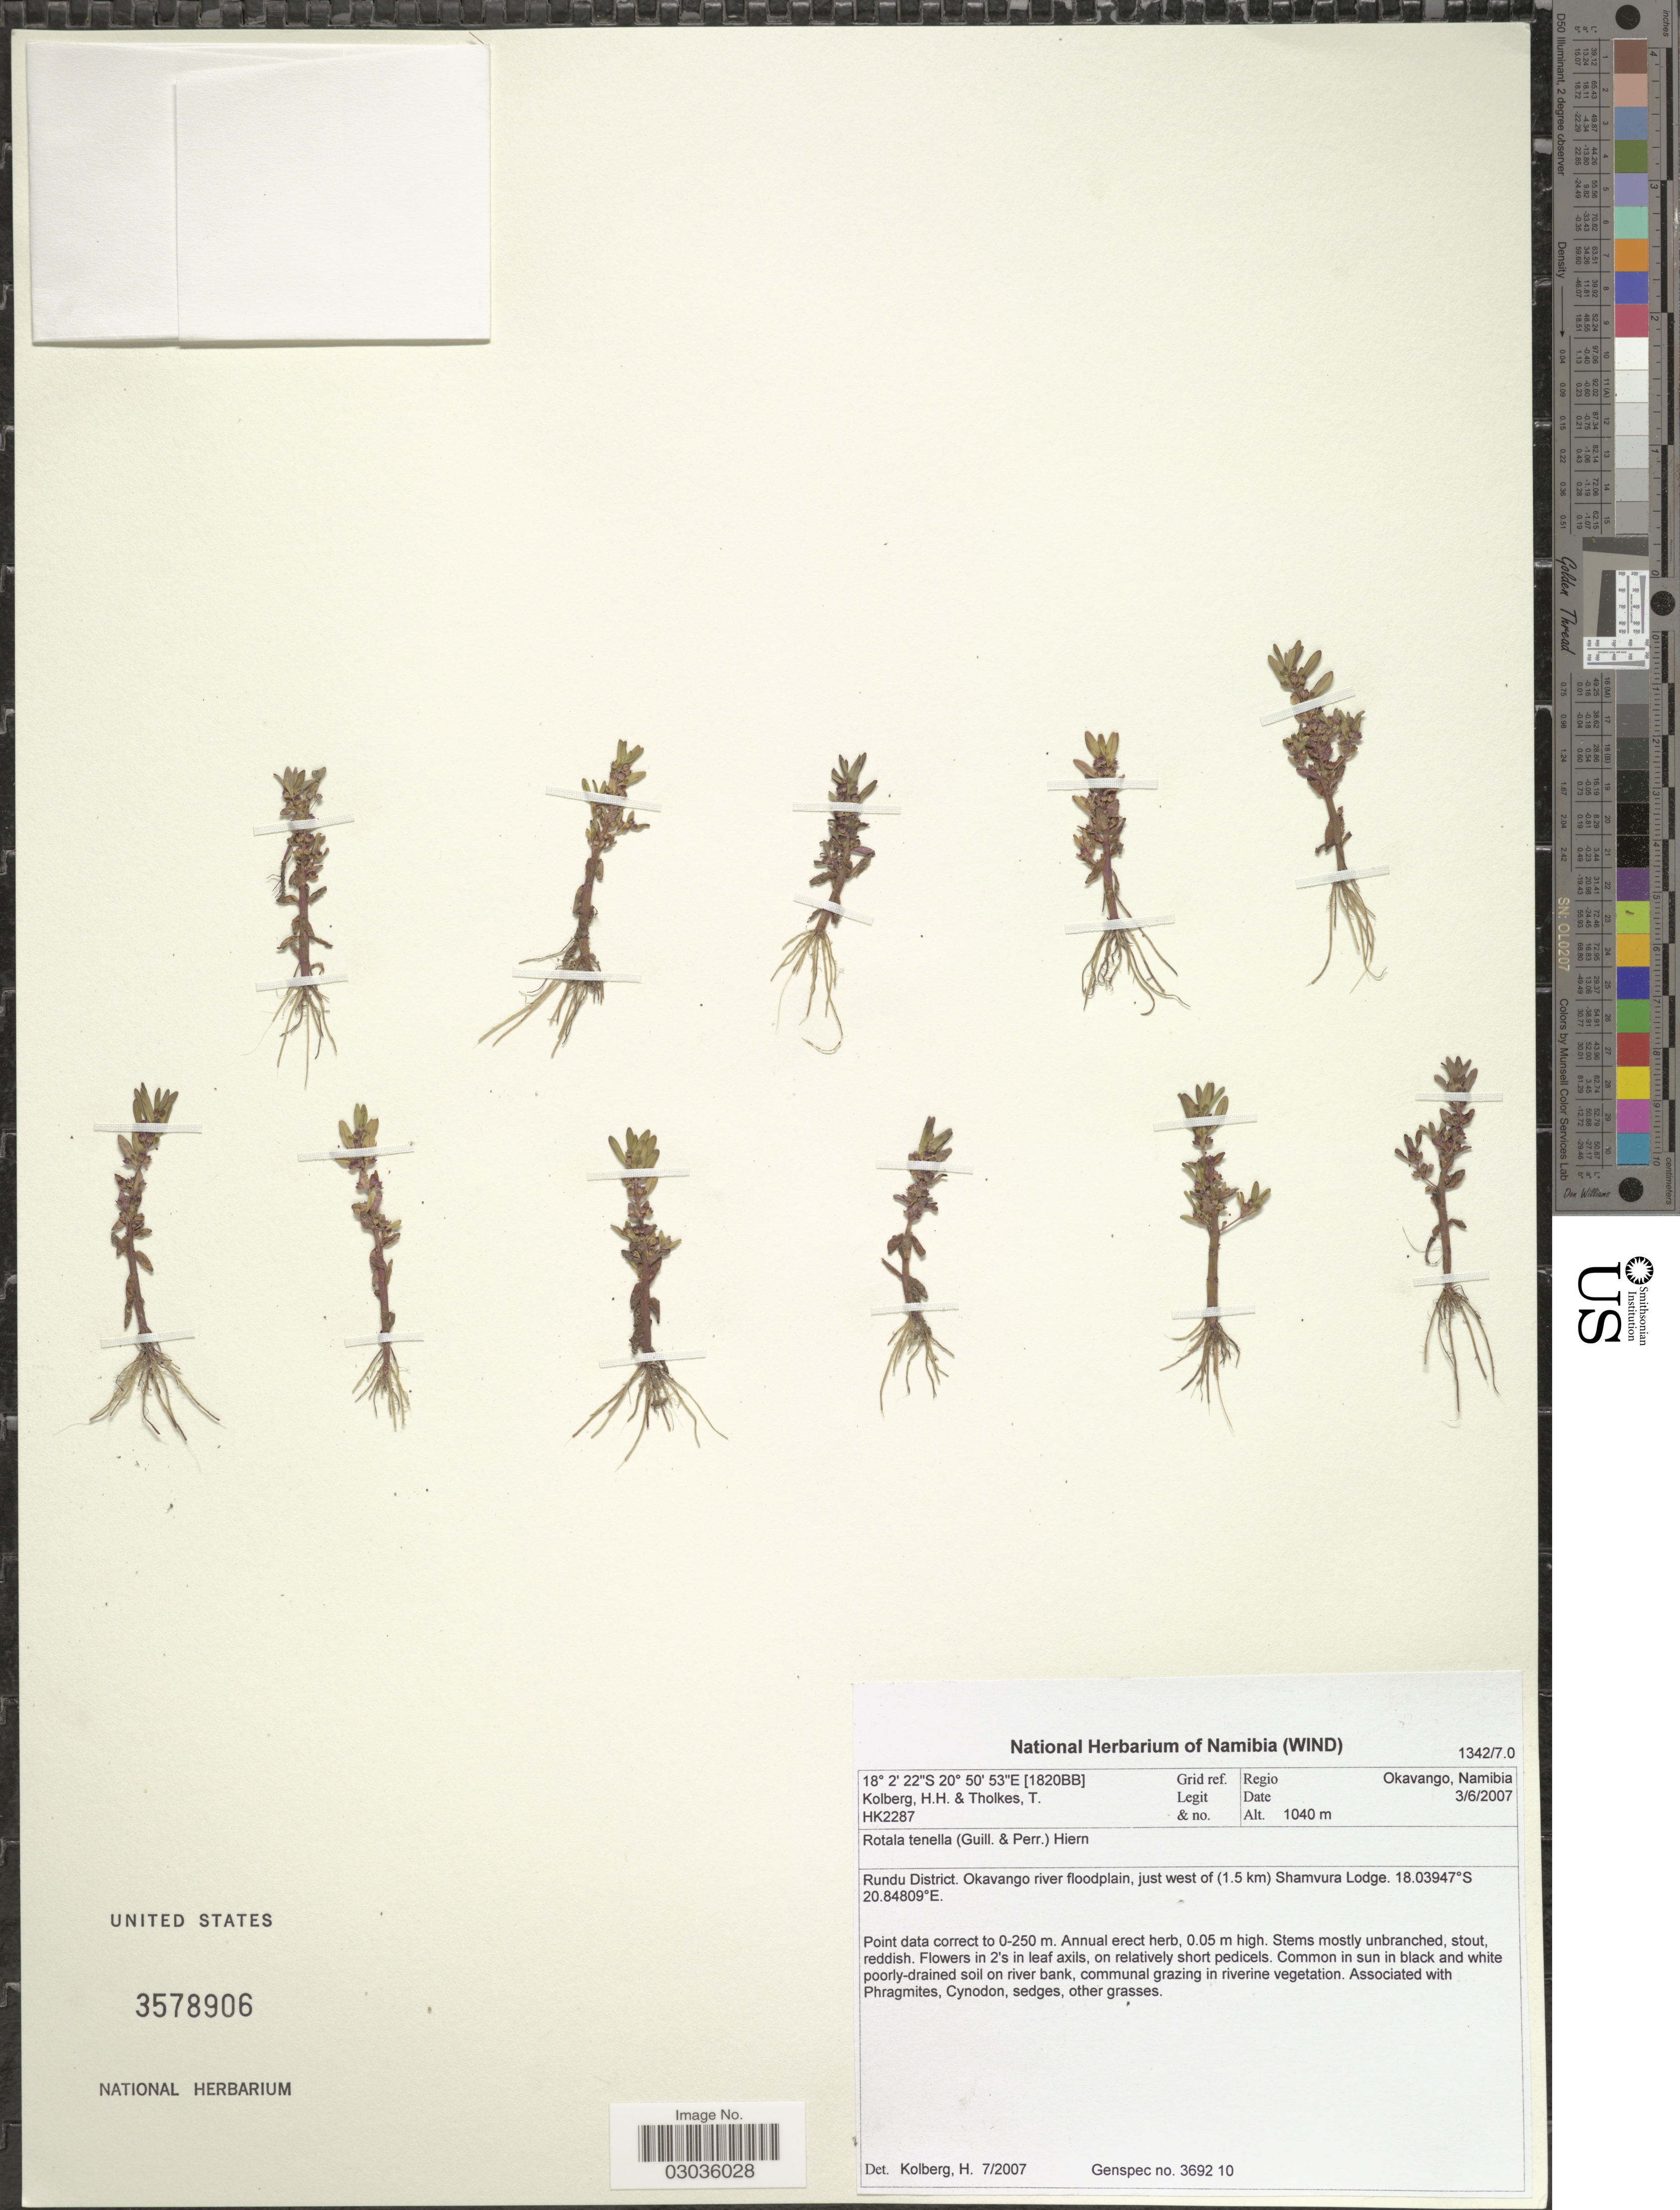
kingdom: Plantae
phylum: Tracheophyta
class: Magnoliopsida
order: Myrtales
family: Lythraceae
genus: Rotala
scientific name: Rotala tenella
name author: (Guill. & Perr.) Hiern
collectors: H. H. Kolberg & T. Tholkes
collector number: HK2287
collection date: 2007-06-03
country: Namibia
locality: Grid ref [1820BB], Regio Okavango, Rundu District. Okavango river floodplain, just west of (1.5 km) Shamvura Lodge.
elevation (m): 1040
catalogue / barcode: US 3578906